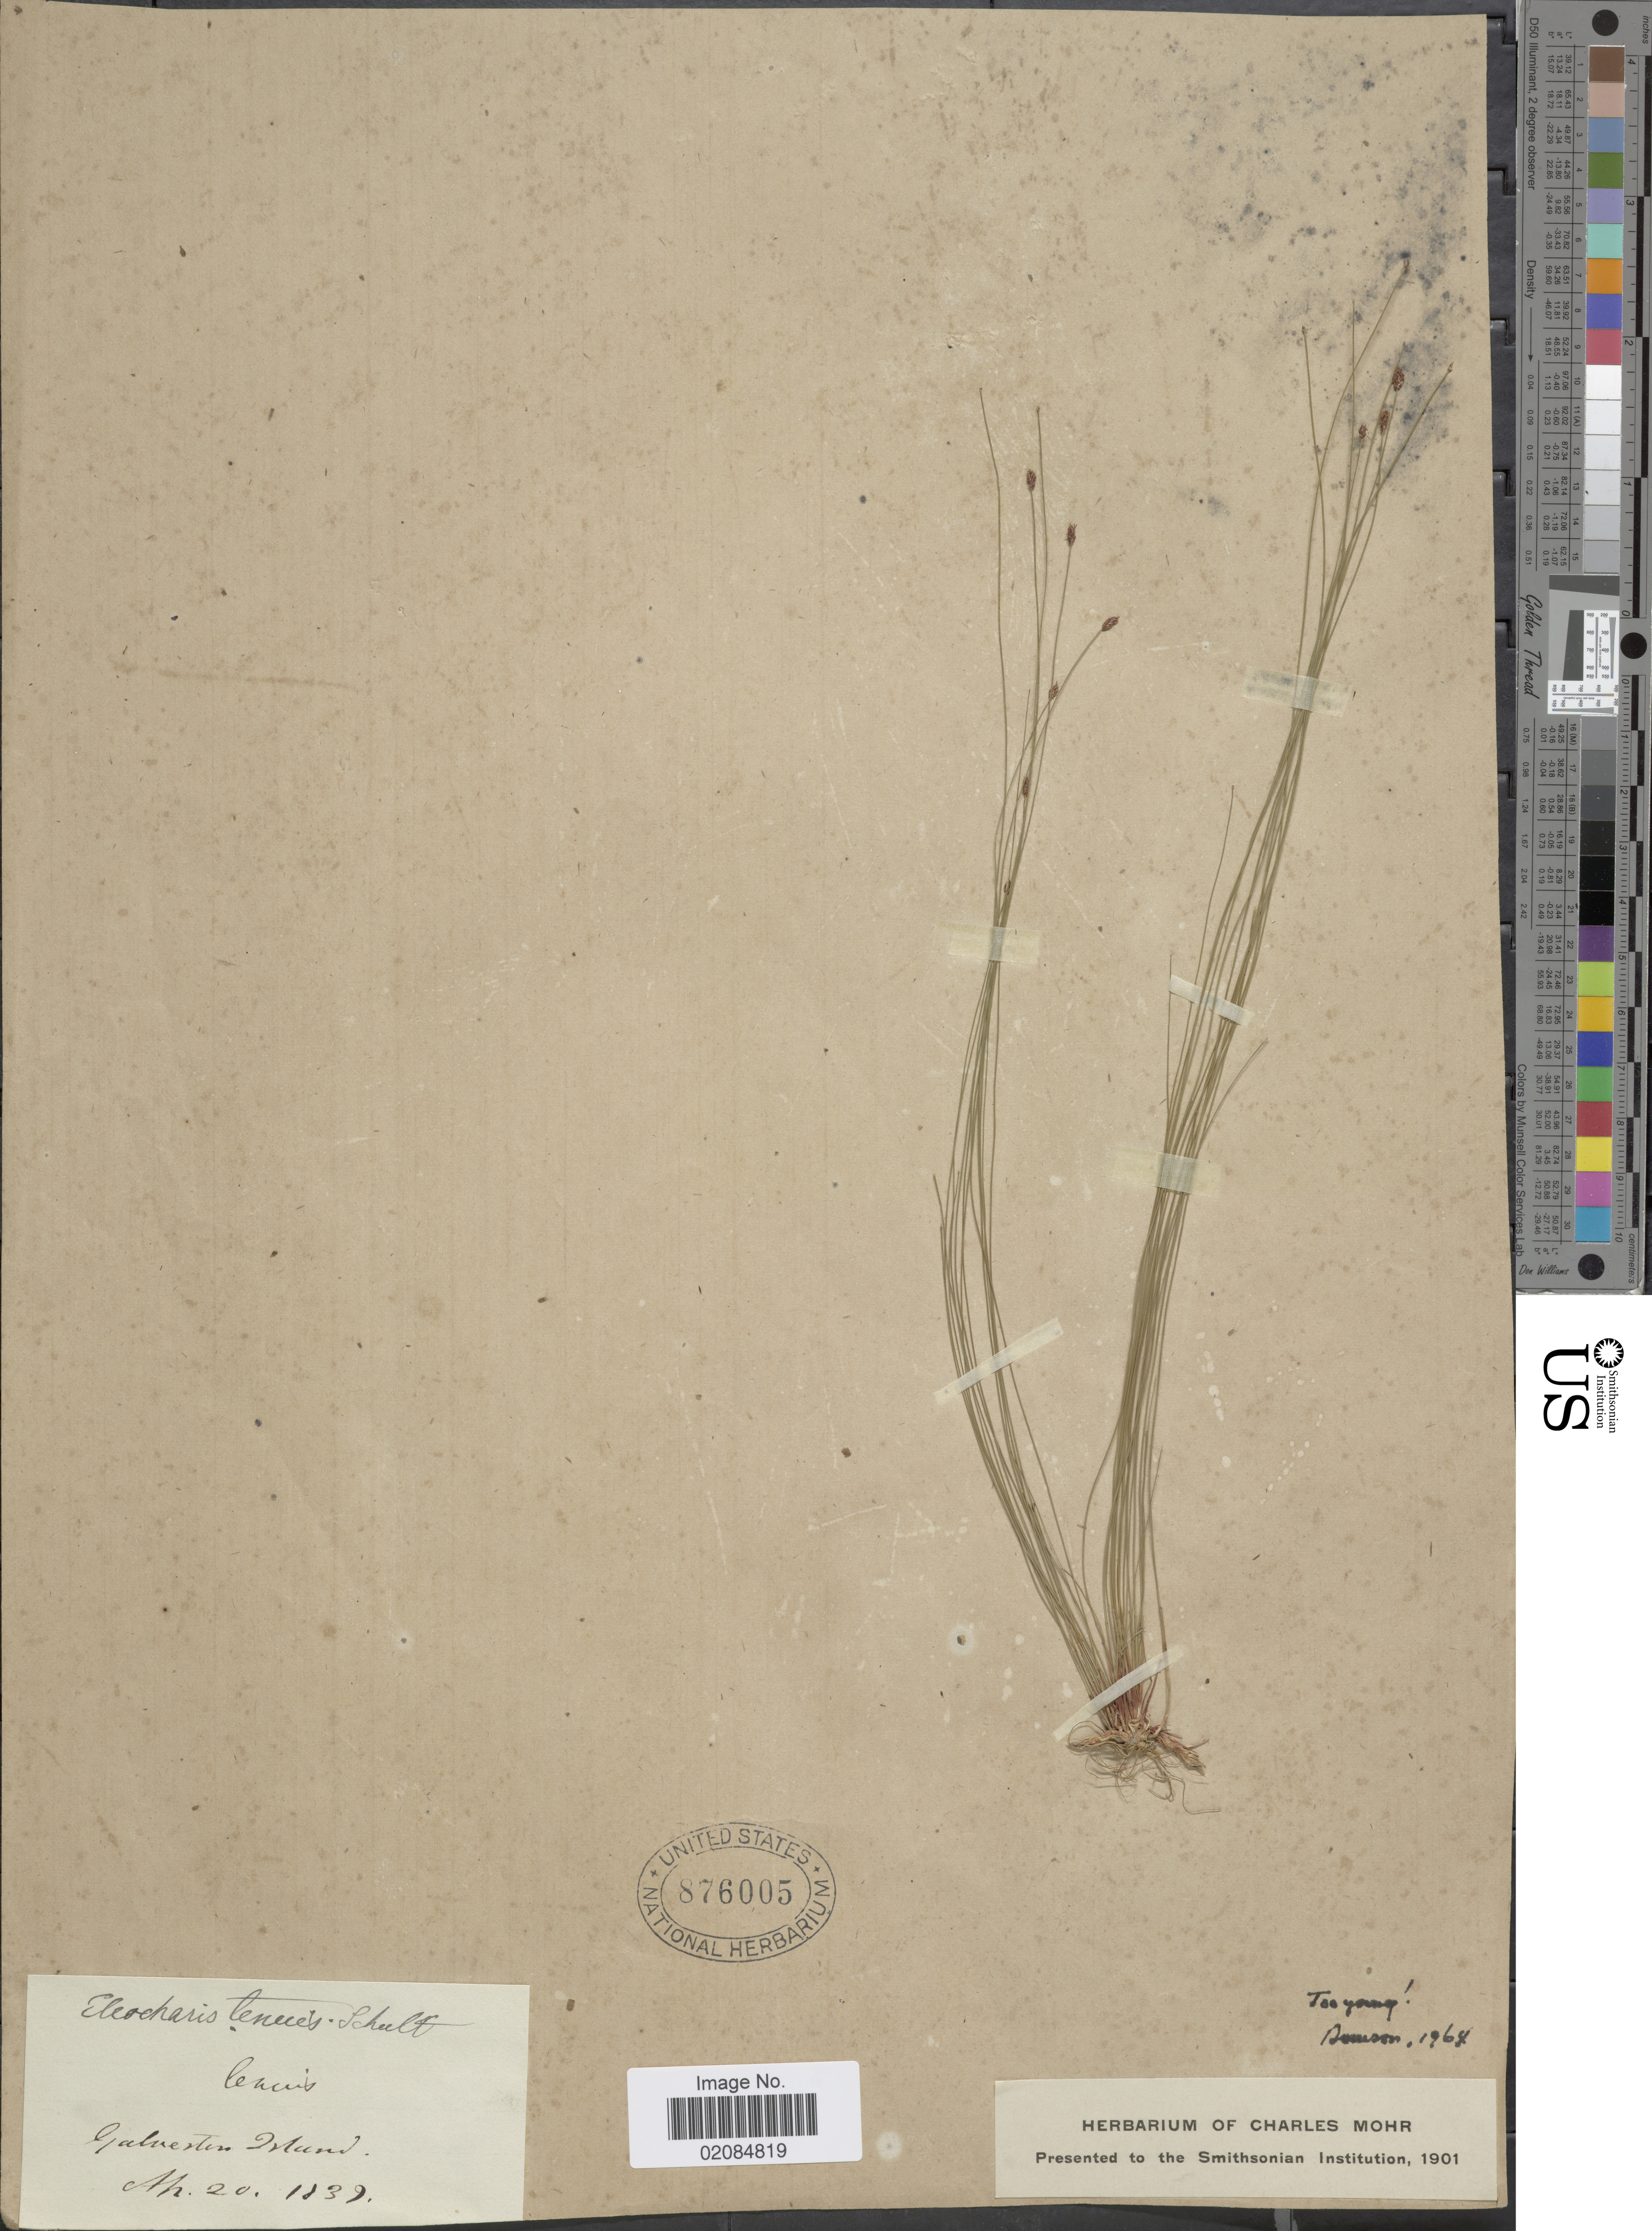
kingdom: Plantae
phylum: Tracheophyta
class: Liliopsida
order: Poales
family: Cyperaceae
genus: Eleocharis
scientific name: Eleocharis tenuis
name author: (Willd.) Schult.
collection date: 1839-04-20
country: United States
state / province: Texas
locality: Galveston Island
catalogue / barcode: US 876005